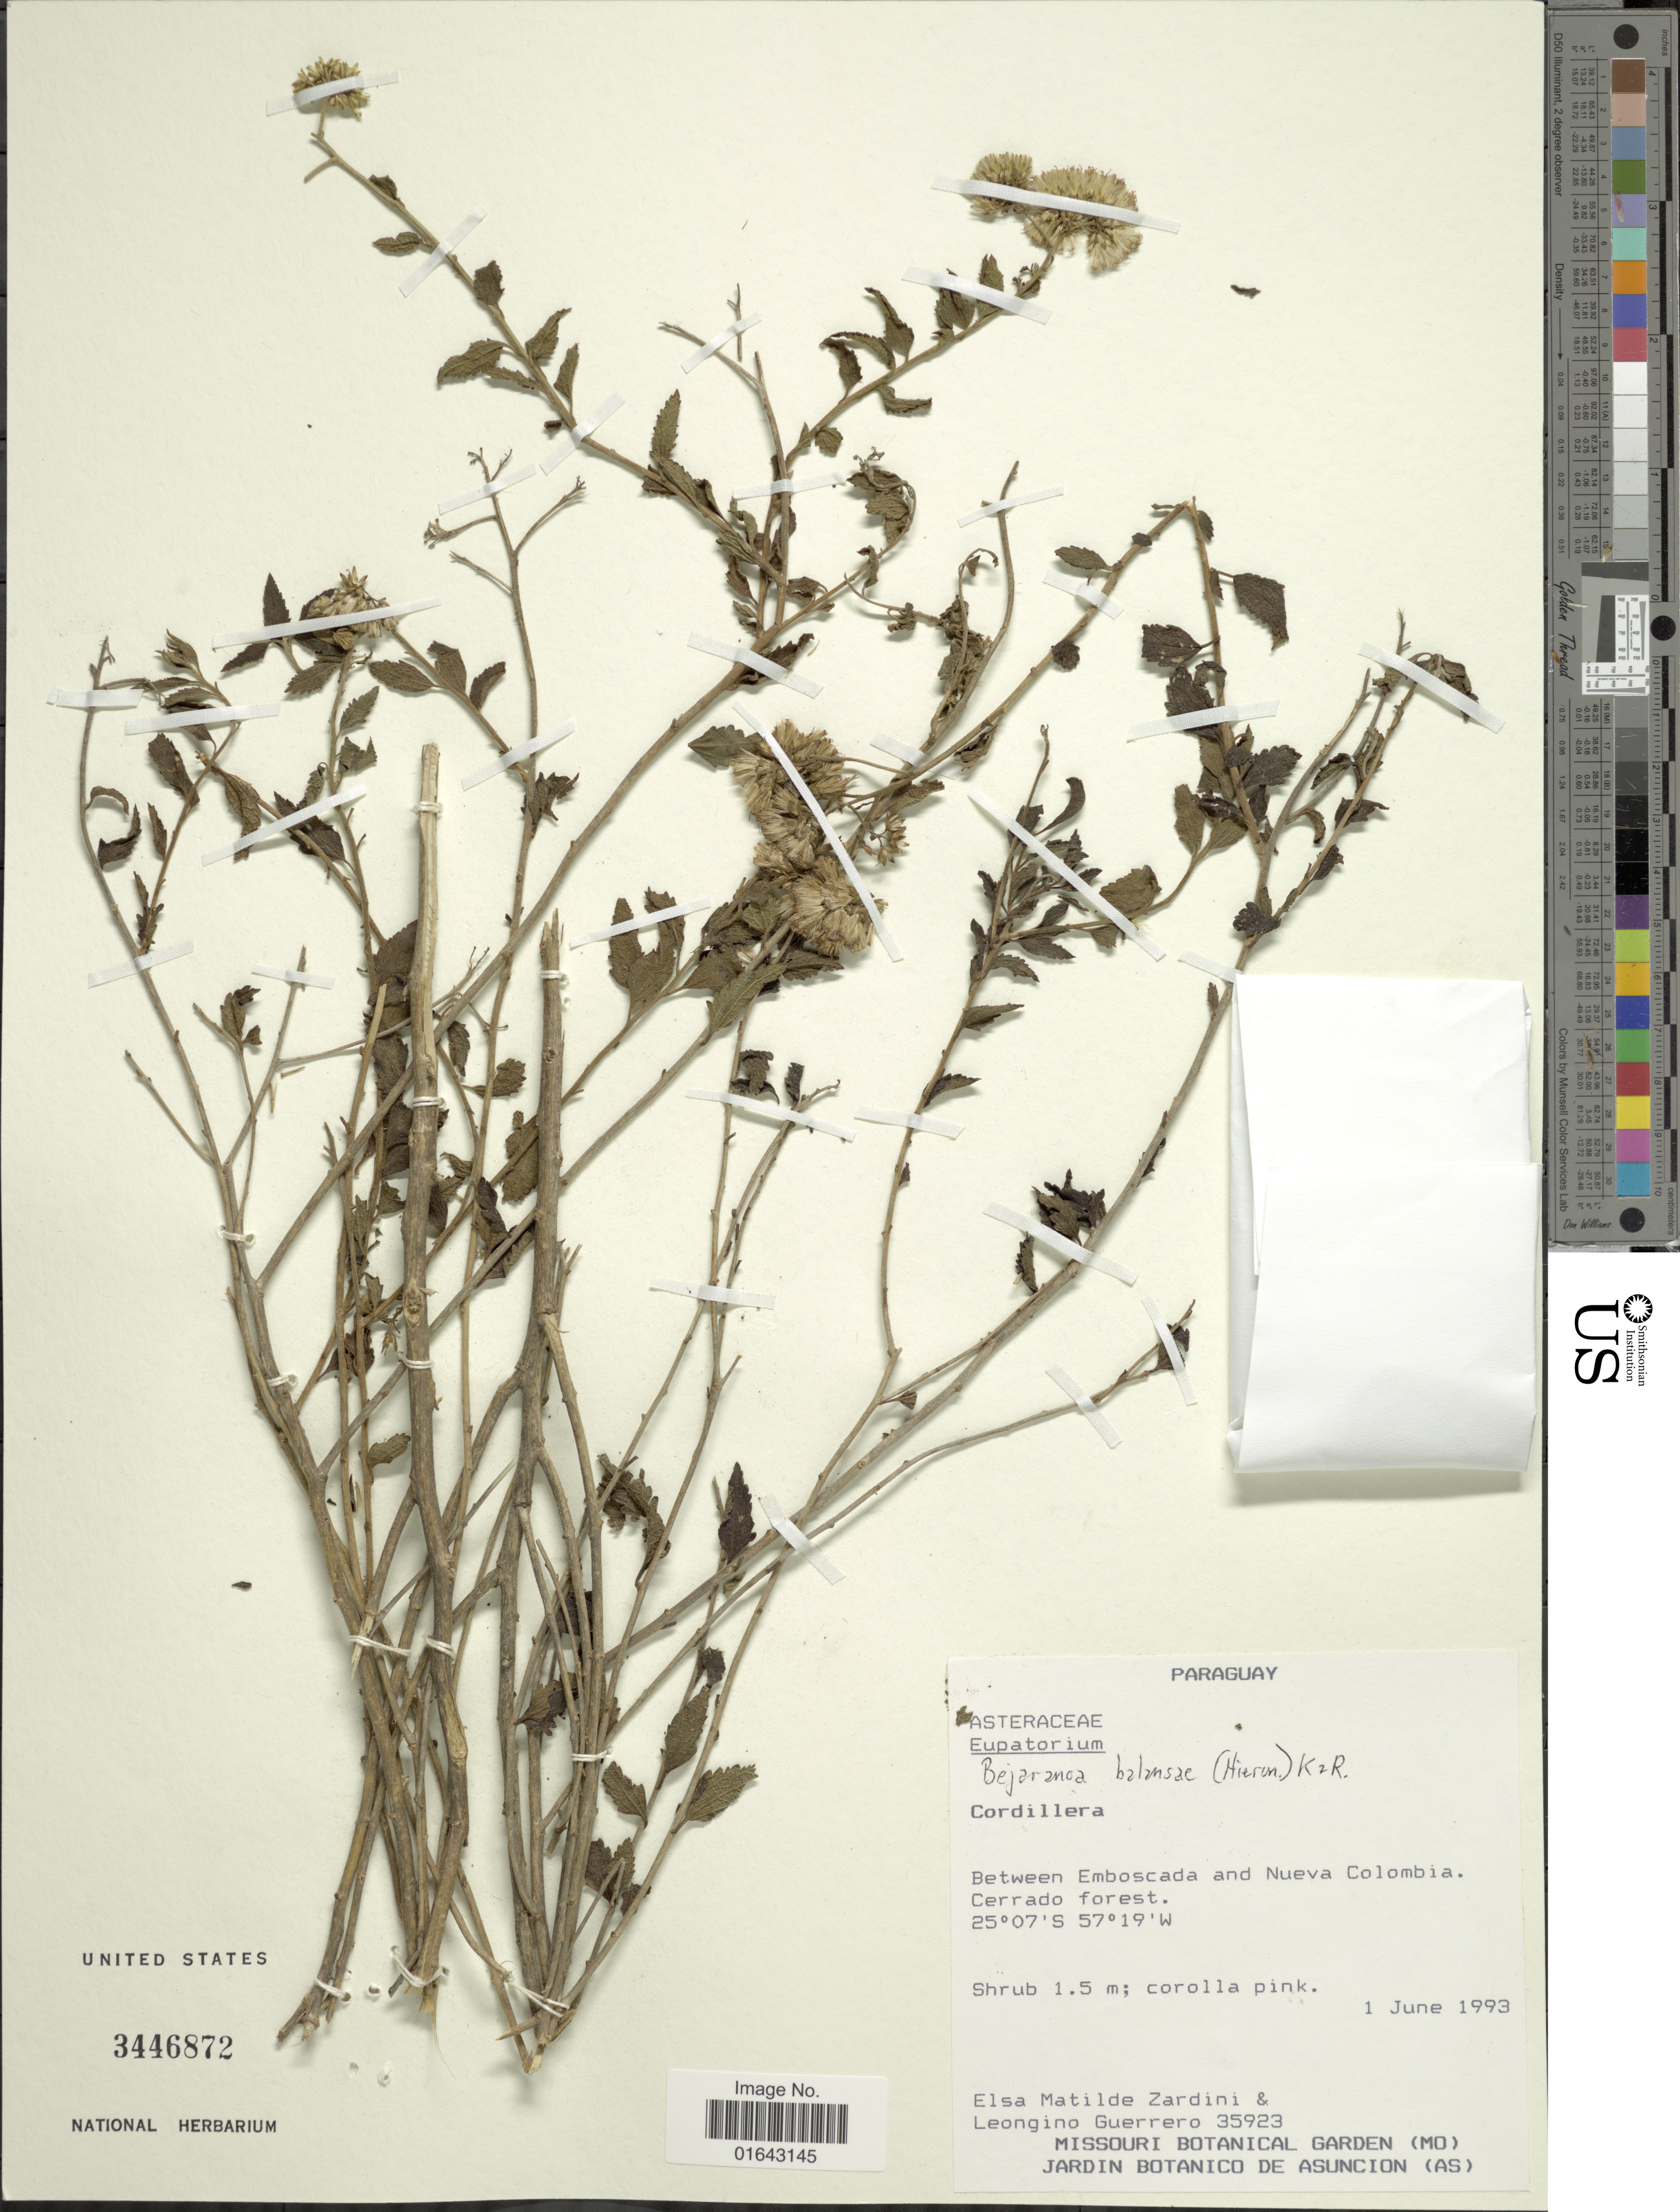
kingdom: Plantae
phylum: Tracheophyta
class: Magnoliopsida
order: Asterales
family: Asteraceae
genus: Bejaranoa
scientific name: Bejaranoa balansae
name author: (Hieron.) R.M. King & H. Rob.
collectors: E. M. Zardini & L. Guerrero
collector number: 35923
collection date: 1993-06-01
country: Paraguay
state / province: Cordillera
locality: Cordillera. Between Emboscada and Nueva Colombia. Cerrado forest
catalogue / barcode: US 3446872